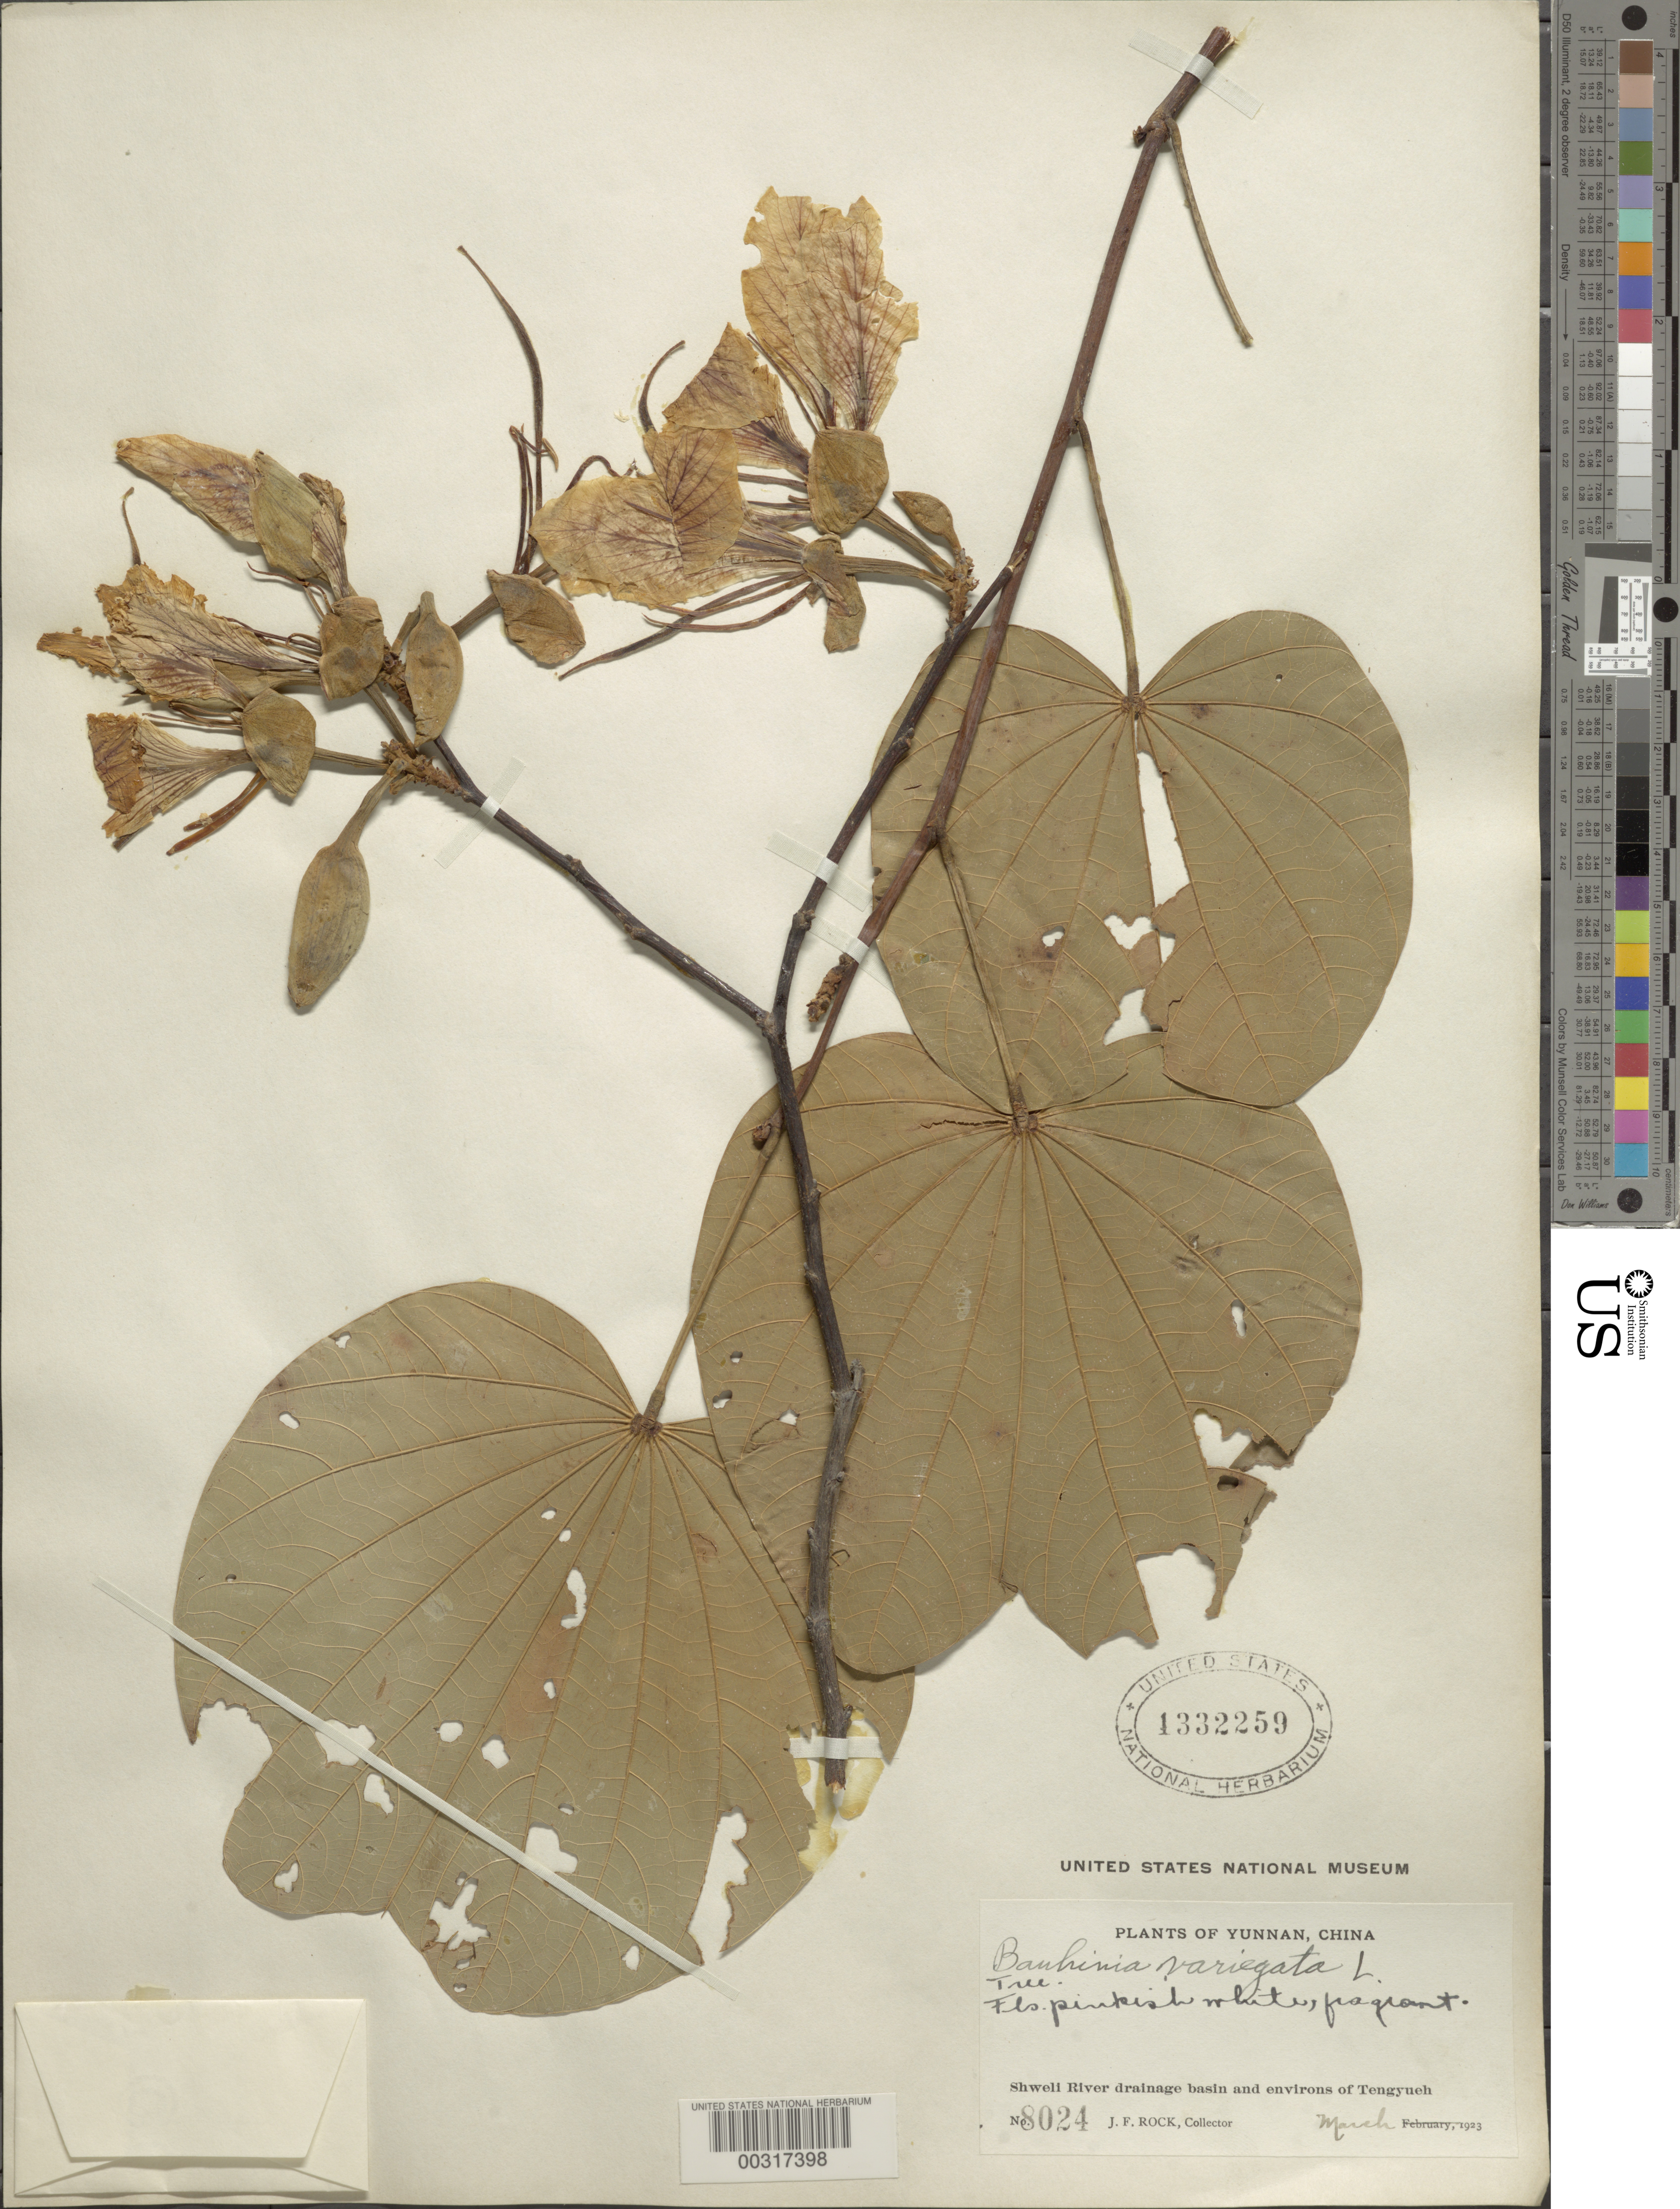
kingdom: Plantae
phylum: Tracheophyta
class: Magnoliopsida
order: Fabales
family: Fabaceae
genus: Phanera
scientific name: Phanera variegata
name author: (L.) Benth.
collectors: J. F. Rock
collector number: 8024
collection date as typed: Mar 1923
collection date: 1923-03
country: China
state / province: Yunnan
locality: Shweli river drainage basin and environs of tengyueh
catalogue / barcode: US 1332259